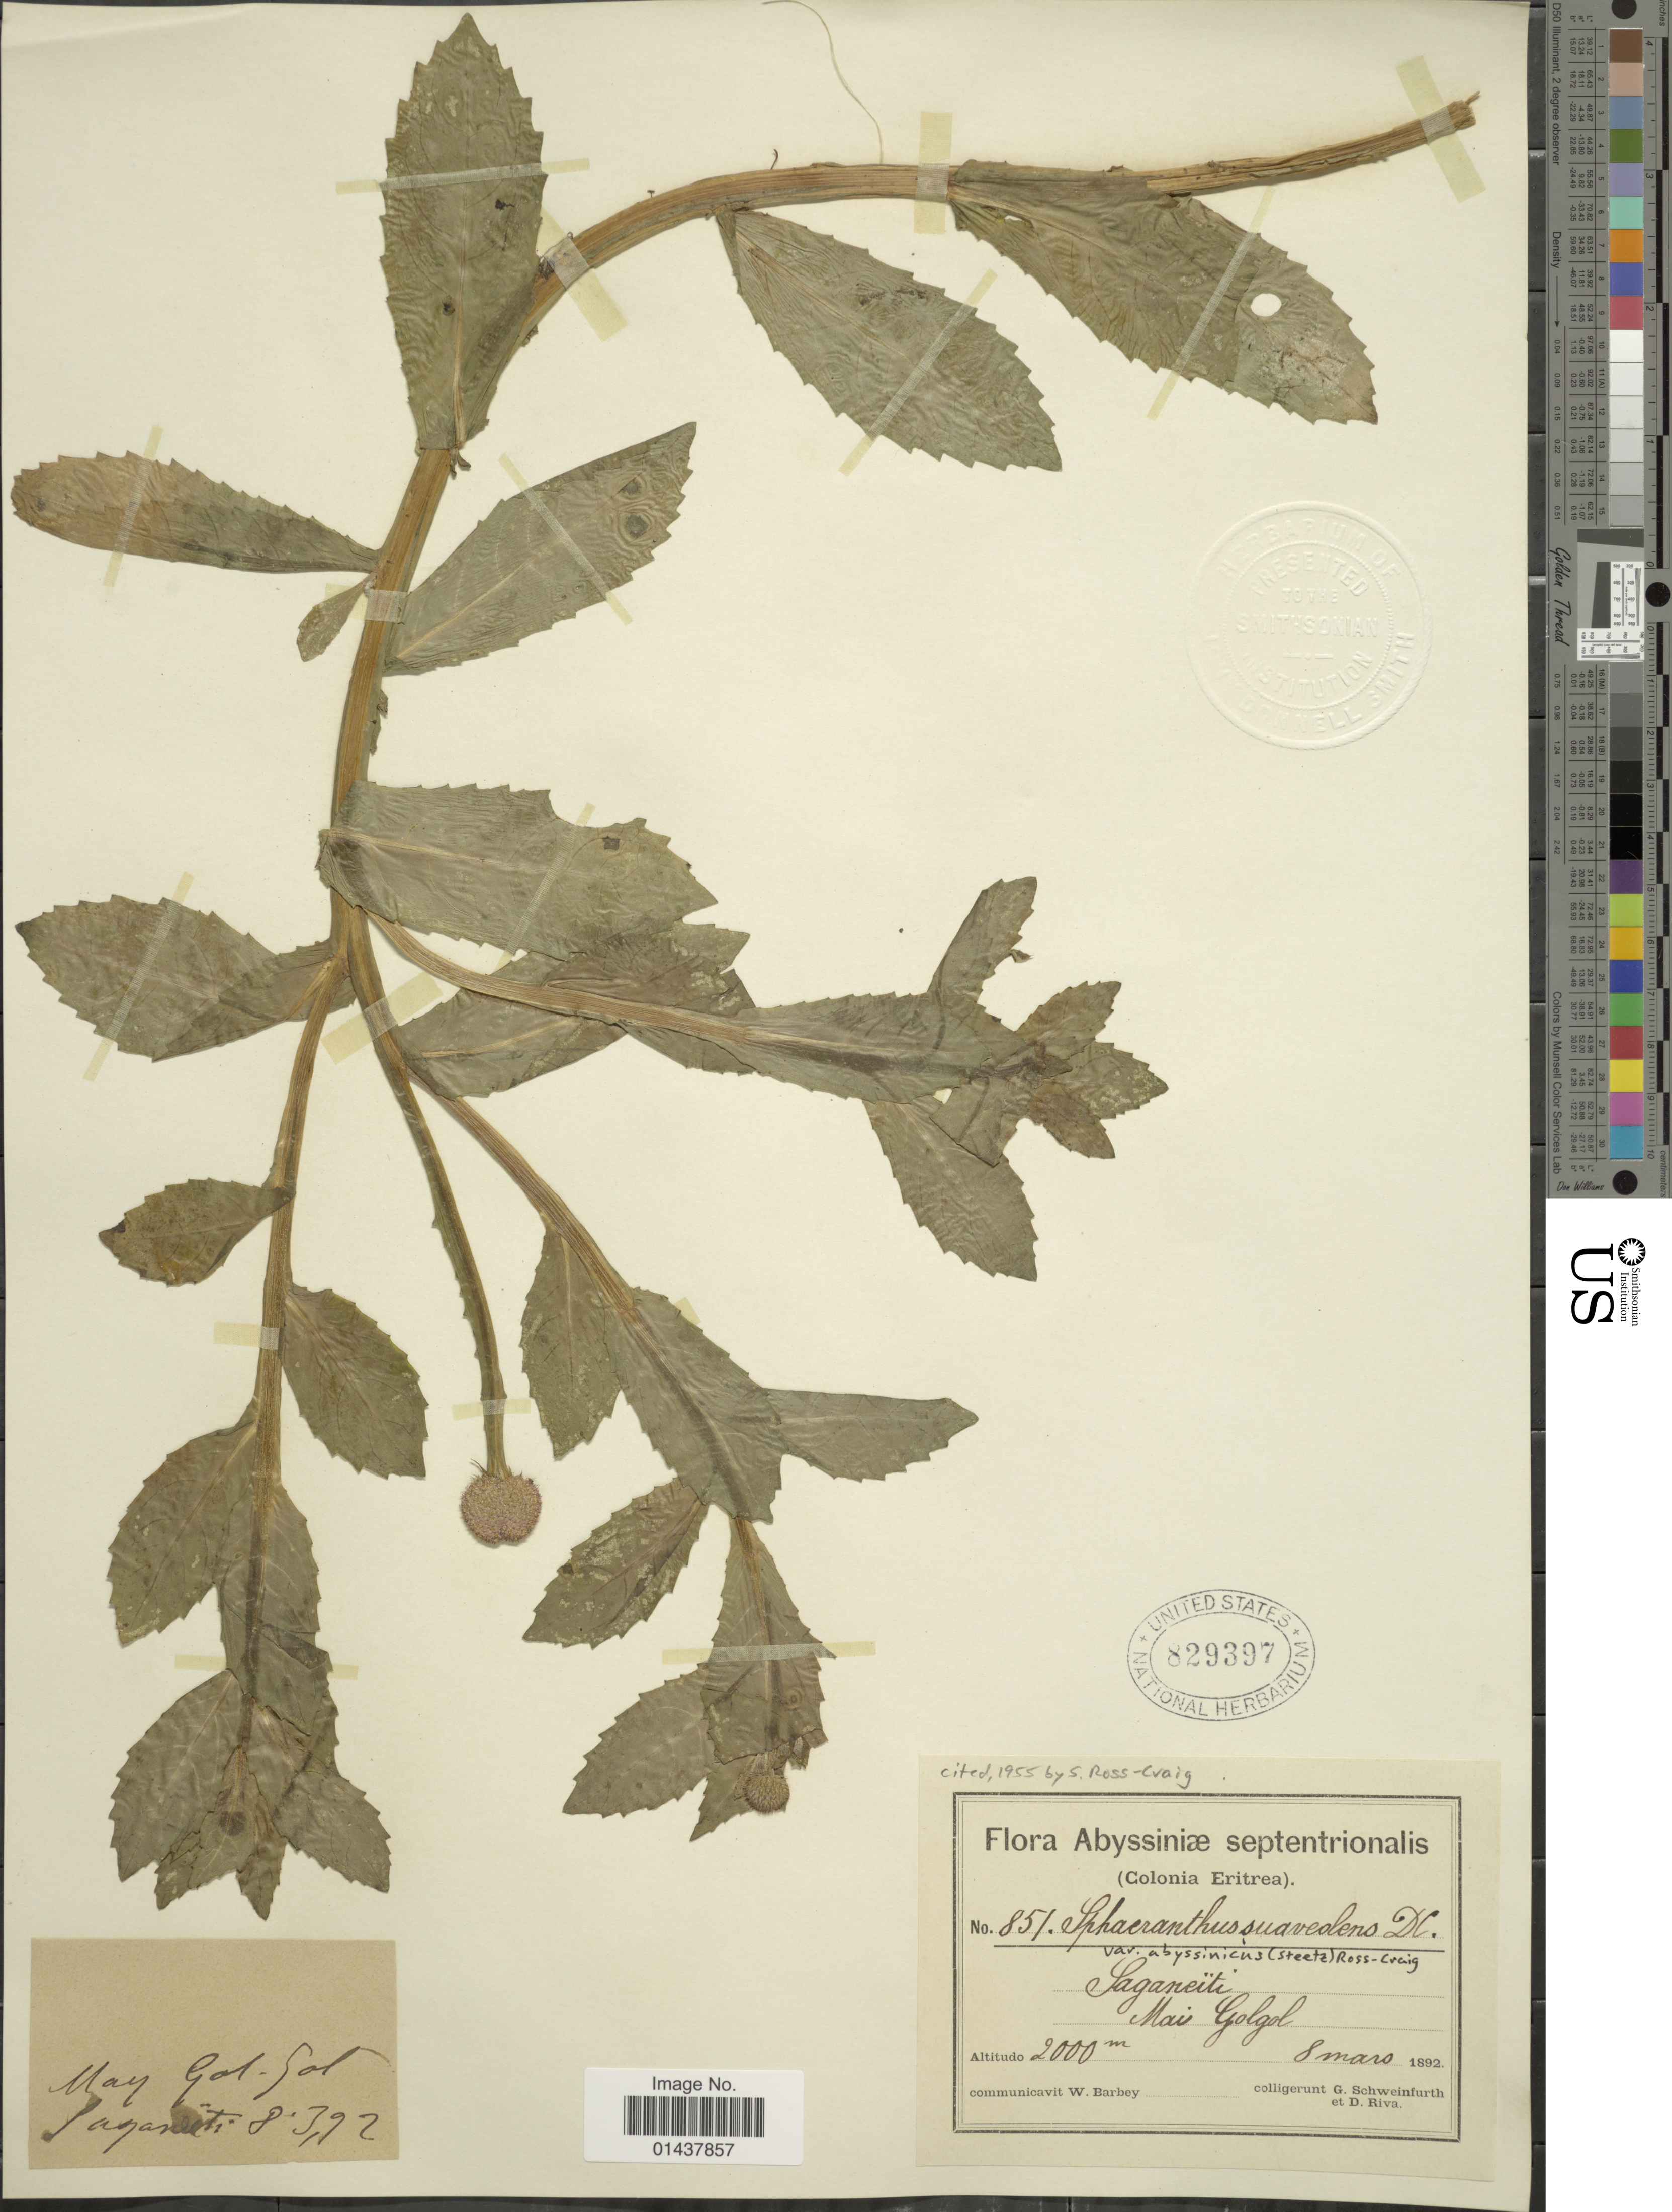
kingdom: Plantae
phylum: Tracheophyta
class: Magnoliopsida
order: Asterales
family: Asteraceae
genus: Sphaeranthus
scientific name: Sphaeranthus suaveolens var. abyssinicus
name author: (Steetz) Ross-Craig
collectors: G. A. Schweinfurth & D. Riva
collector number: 851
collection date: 1892-03-08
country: Eritrea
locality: Abyssiniae septentrionalis (Colonia Eritrea)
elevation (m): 2000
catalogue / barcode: US 829397